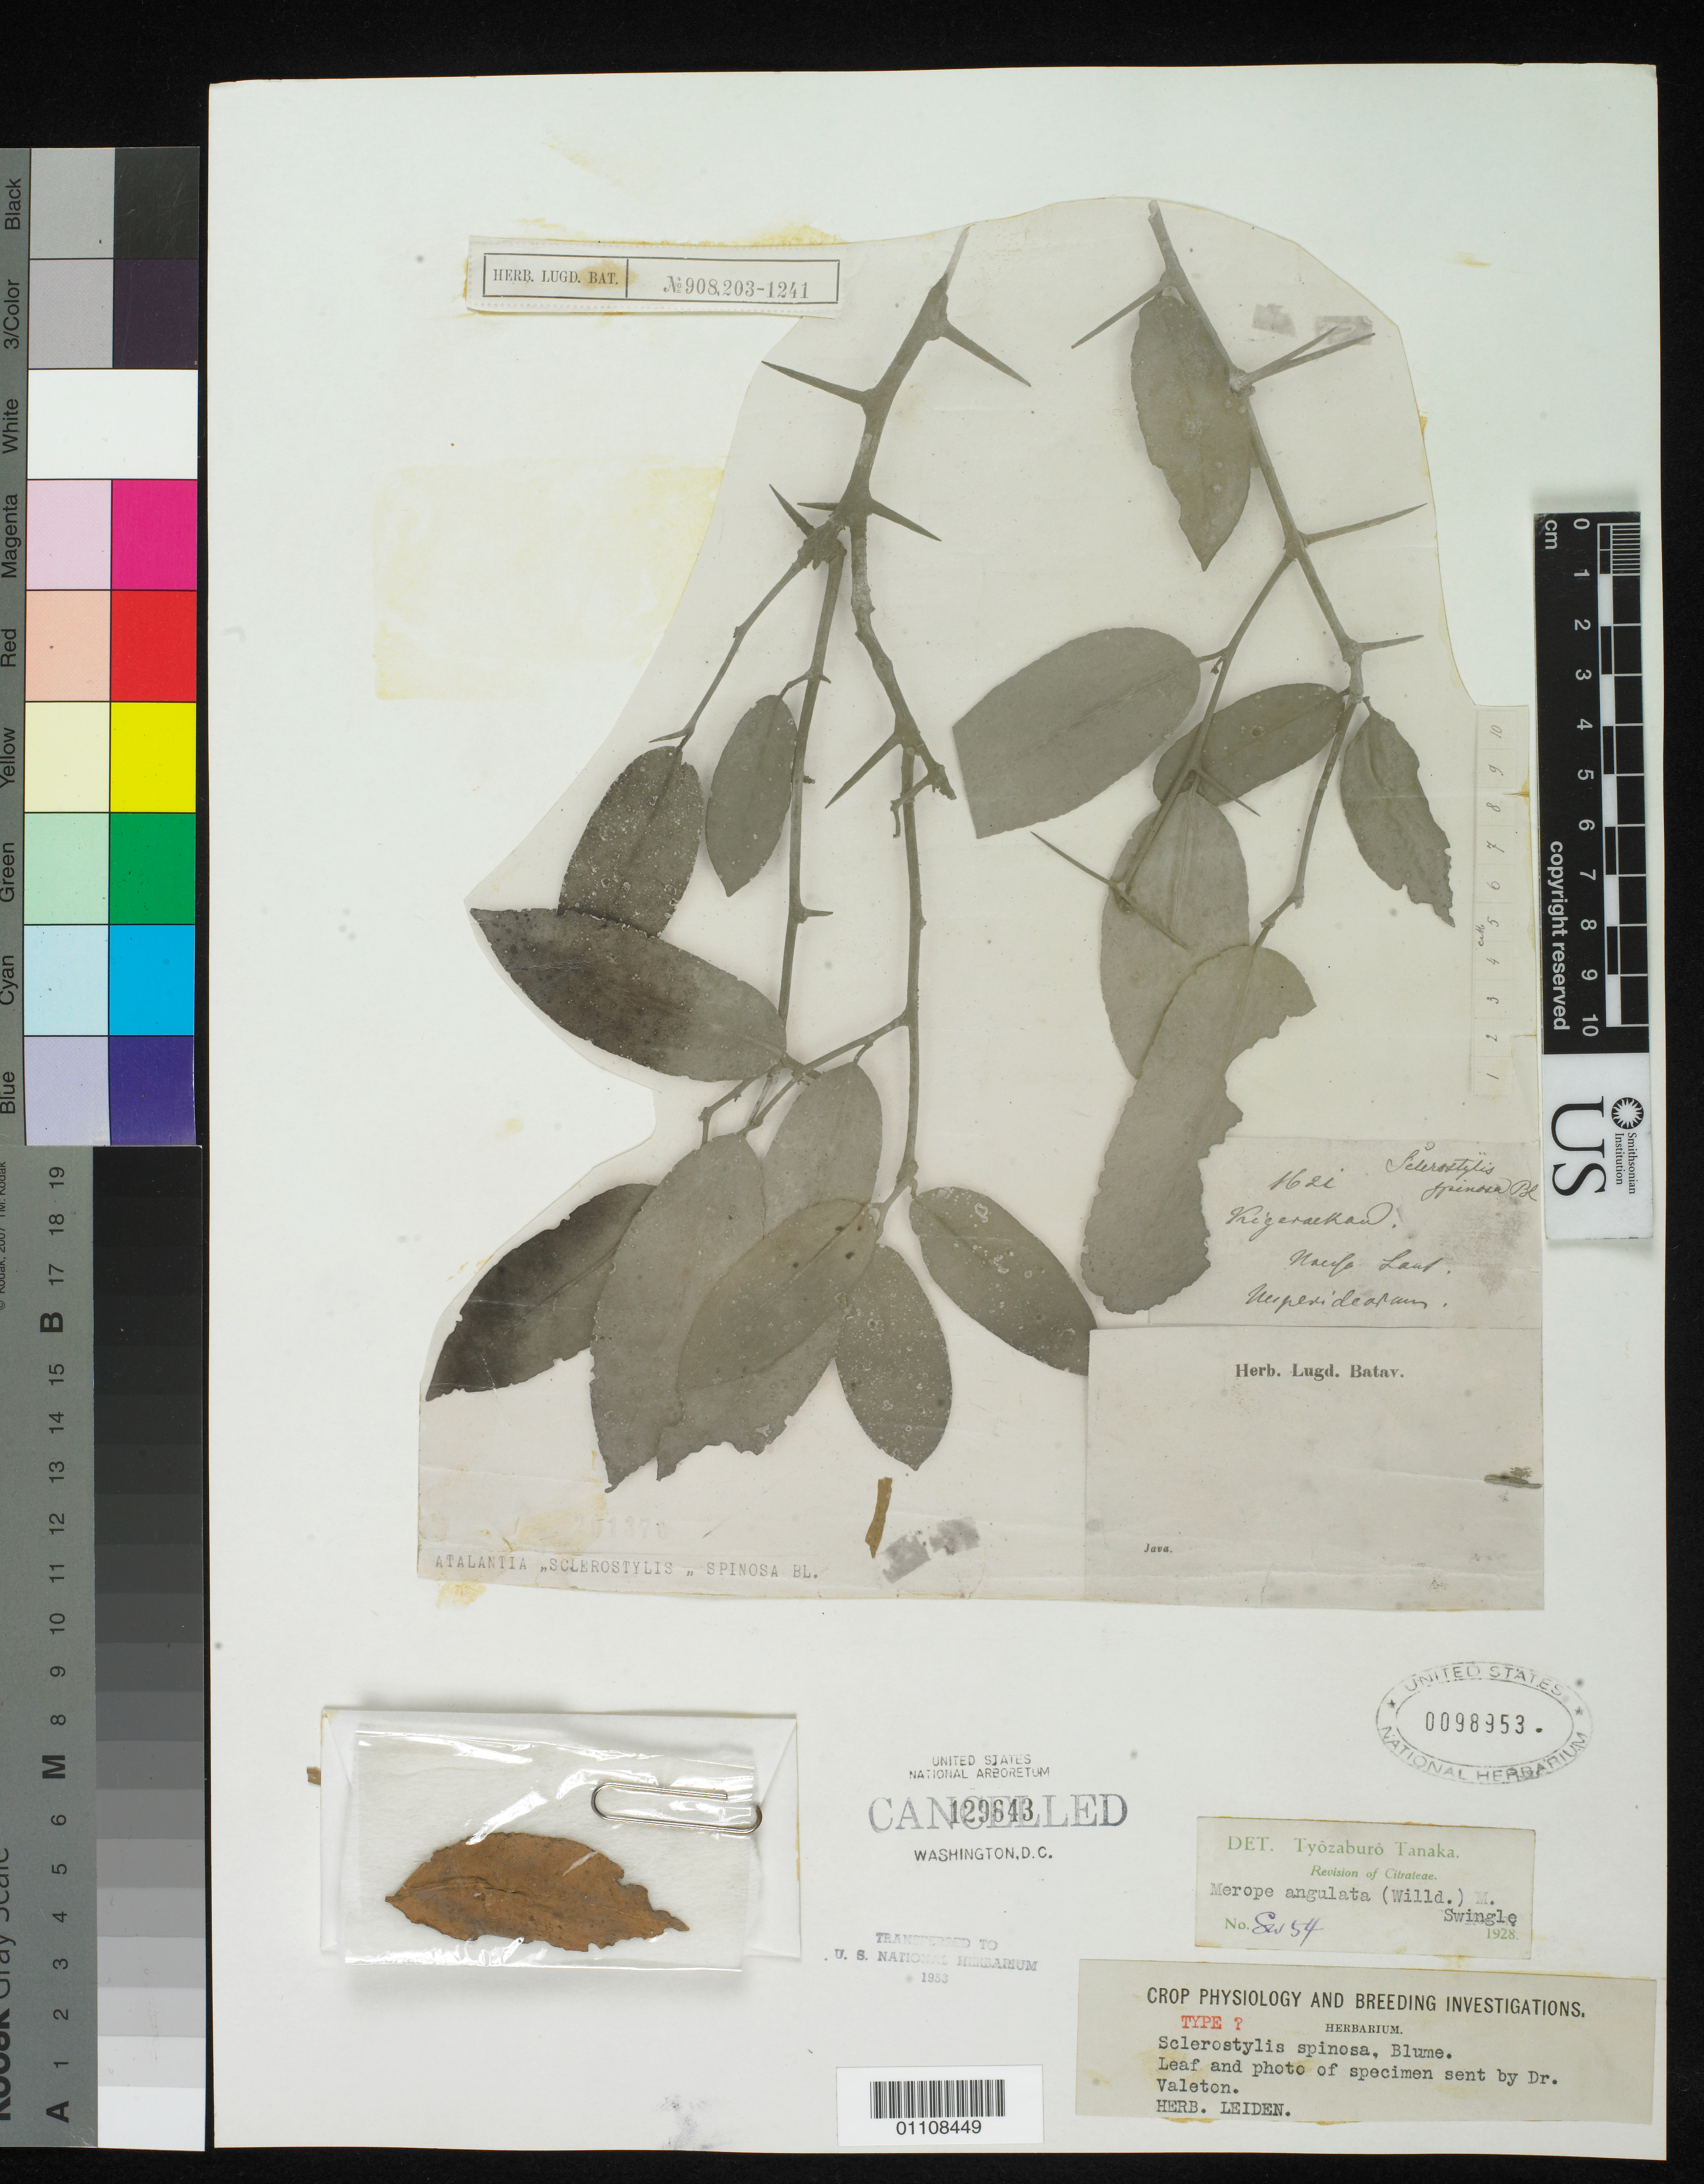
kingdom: Plantae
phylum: Tracheophyta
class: Magnoliopsida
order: Sapindales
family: Rutaceae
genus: Sclerostylis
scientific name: Sclerostylis spinosa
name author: Blume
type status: Possible Type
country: Indonesia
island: Java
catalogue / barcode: US 98953